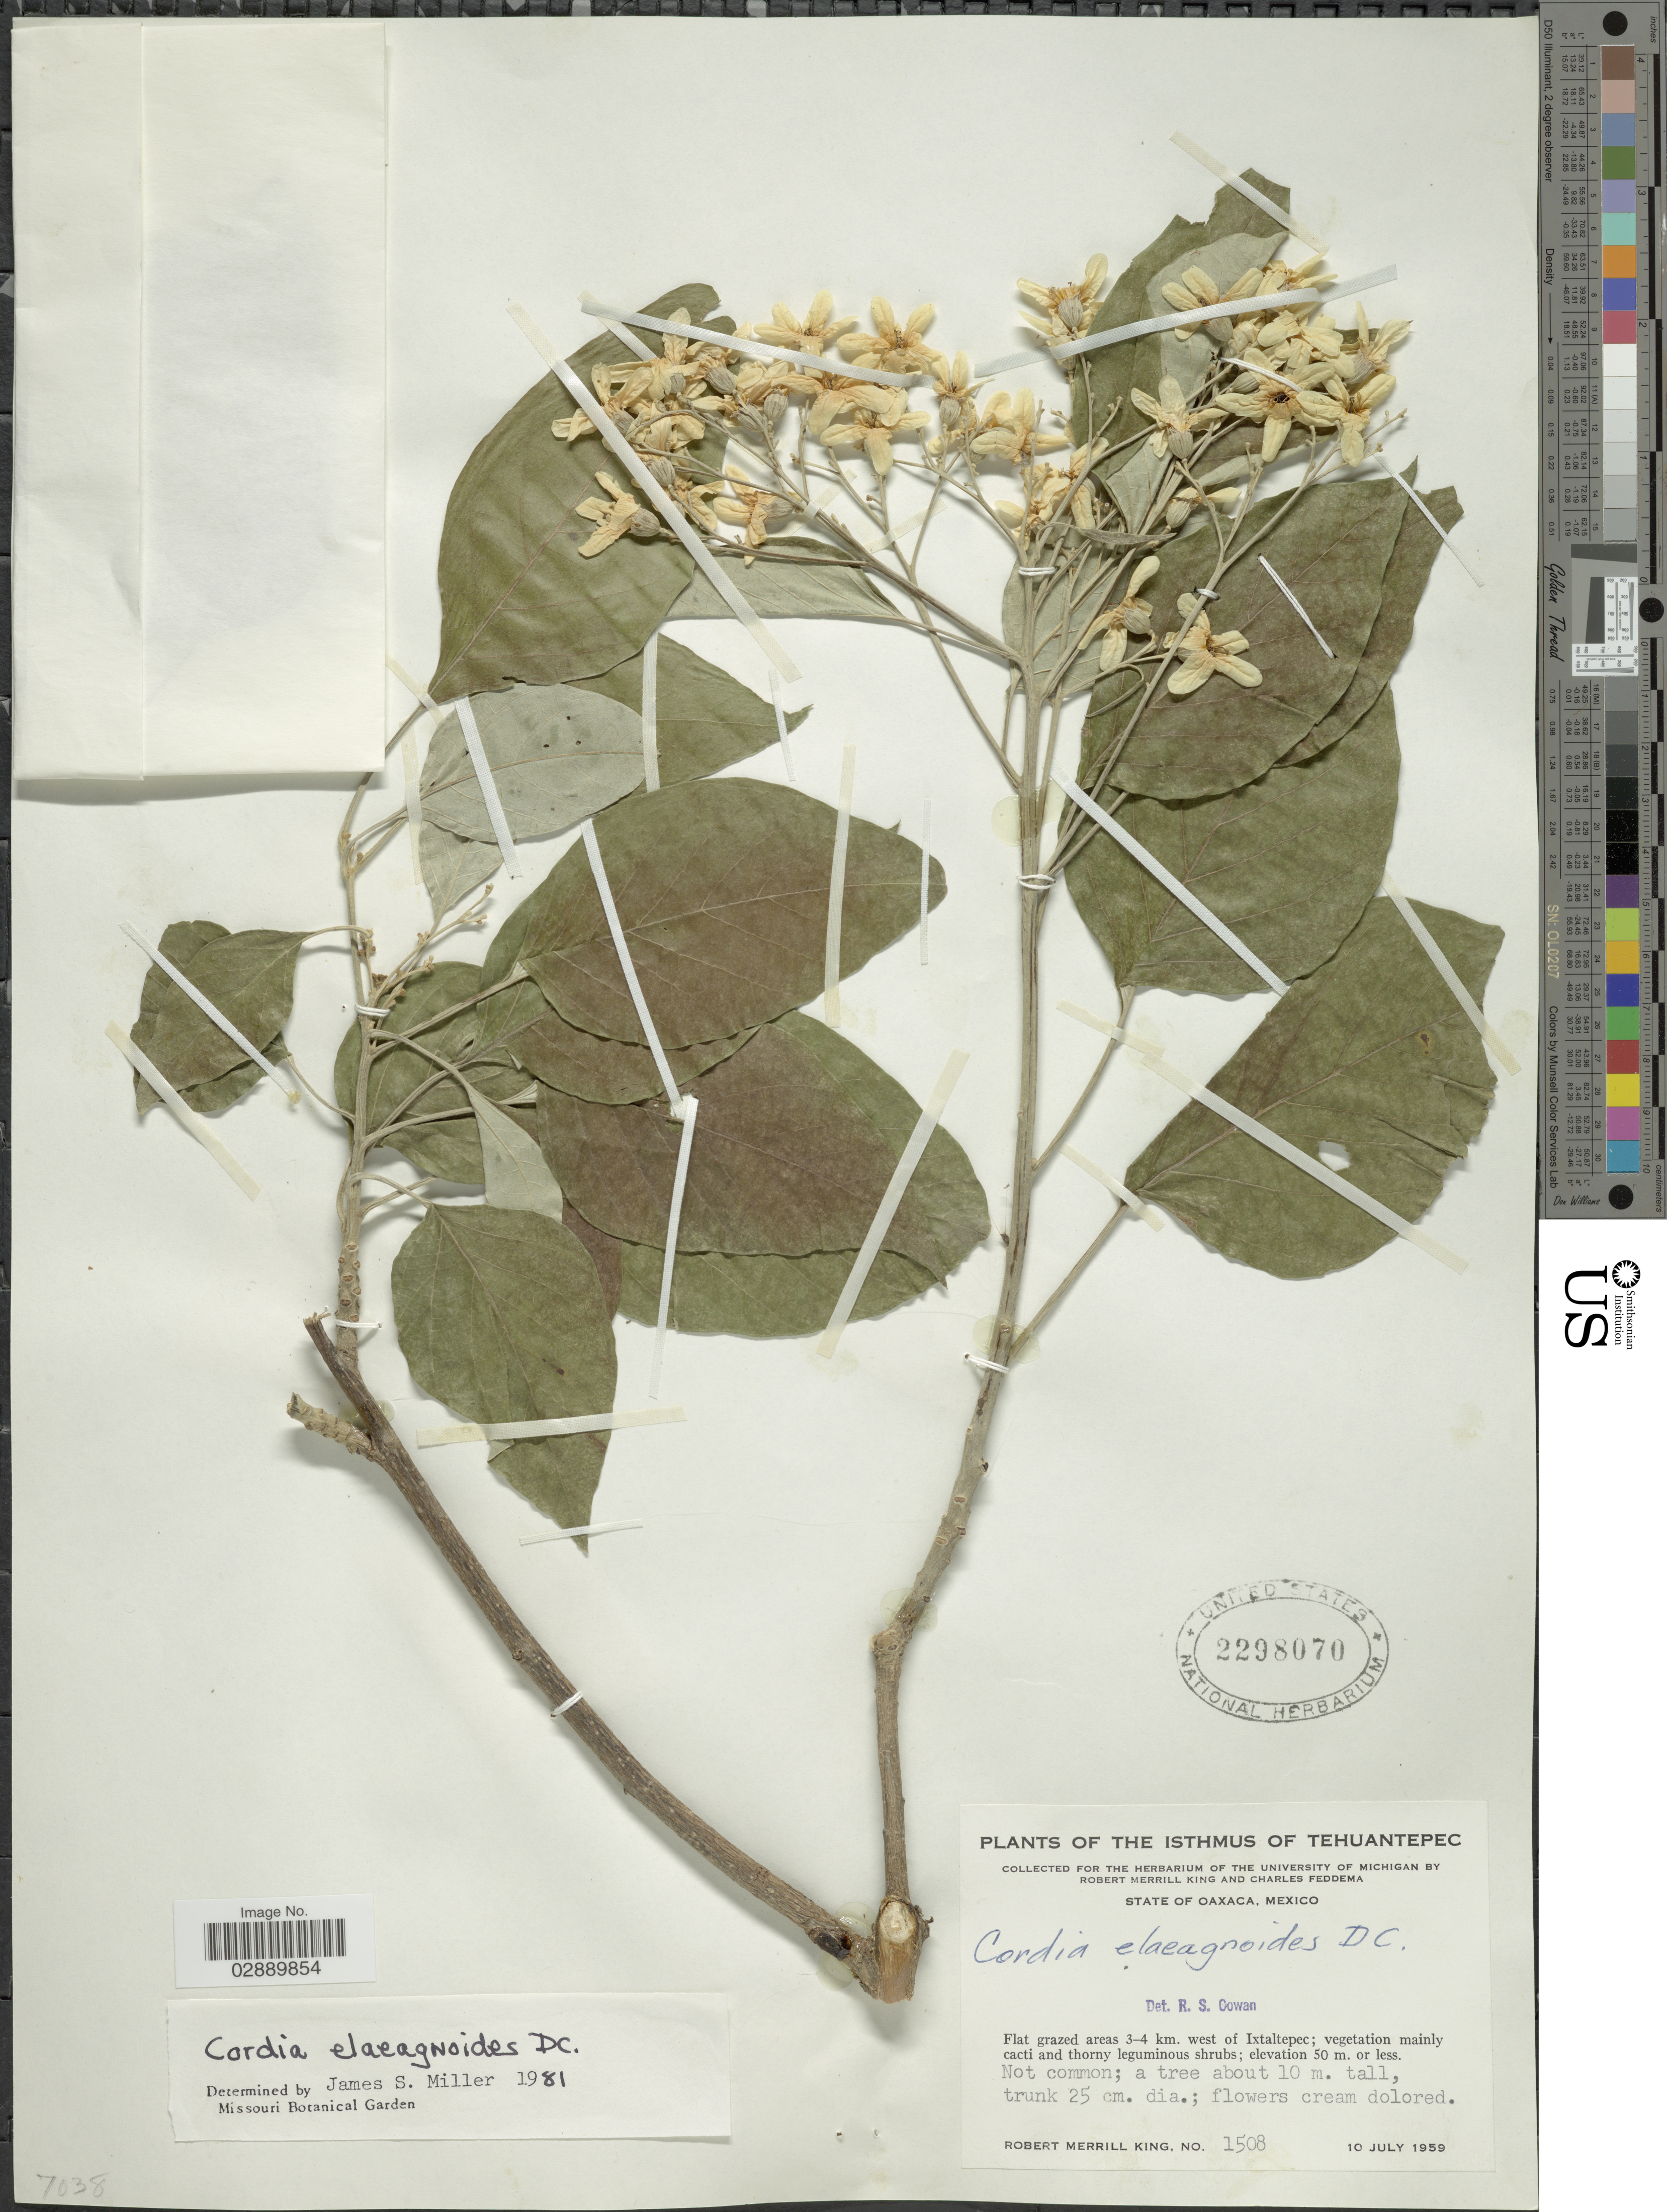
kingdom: Plantae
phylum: Tracheophyta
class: Magnoliopsida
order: Boraginales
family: Cordiaceae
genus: Cordia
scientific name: Cordia elaeagnoides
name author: A. DC.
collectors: R. M. King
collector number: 1508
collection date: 1959-07-10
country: Mexico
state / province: Oaxaca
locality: The isthmus of Tehuantepec. Flat grazed areas 3-4 km. west of Ixtaltepec.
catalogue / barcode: US 2298070